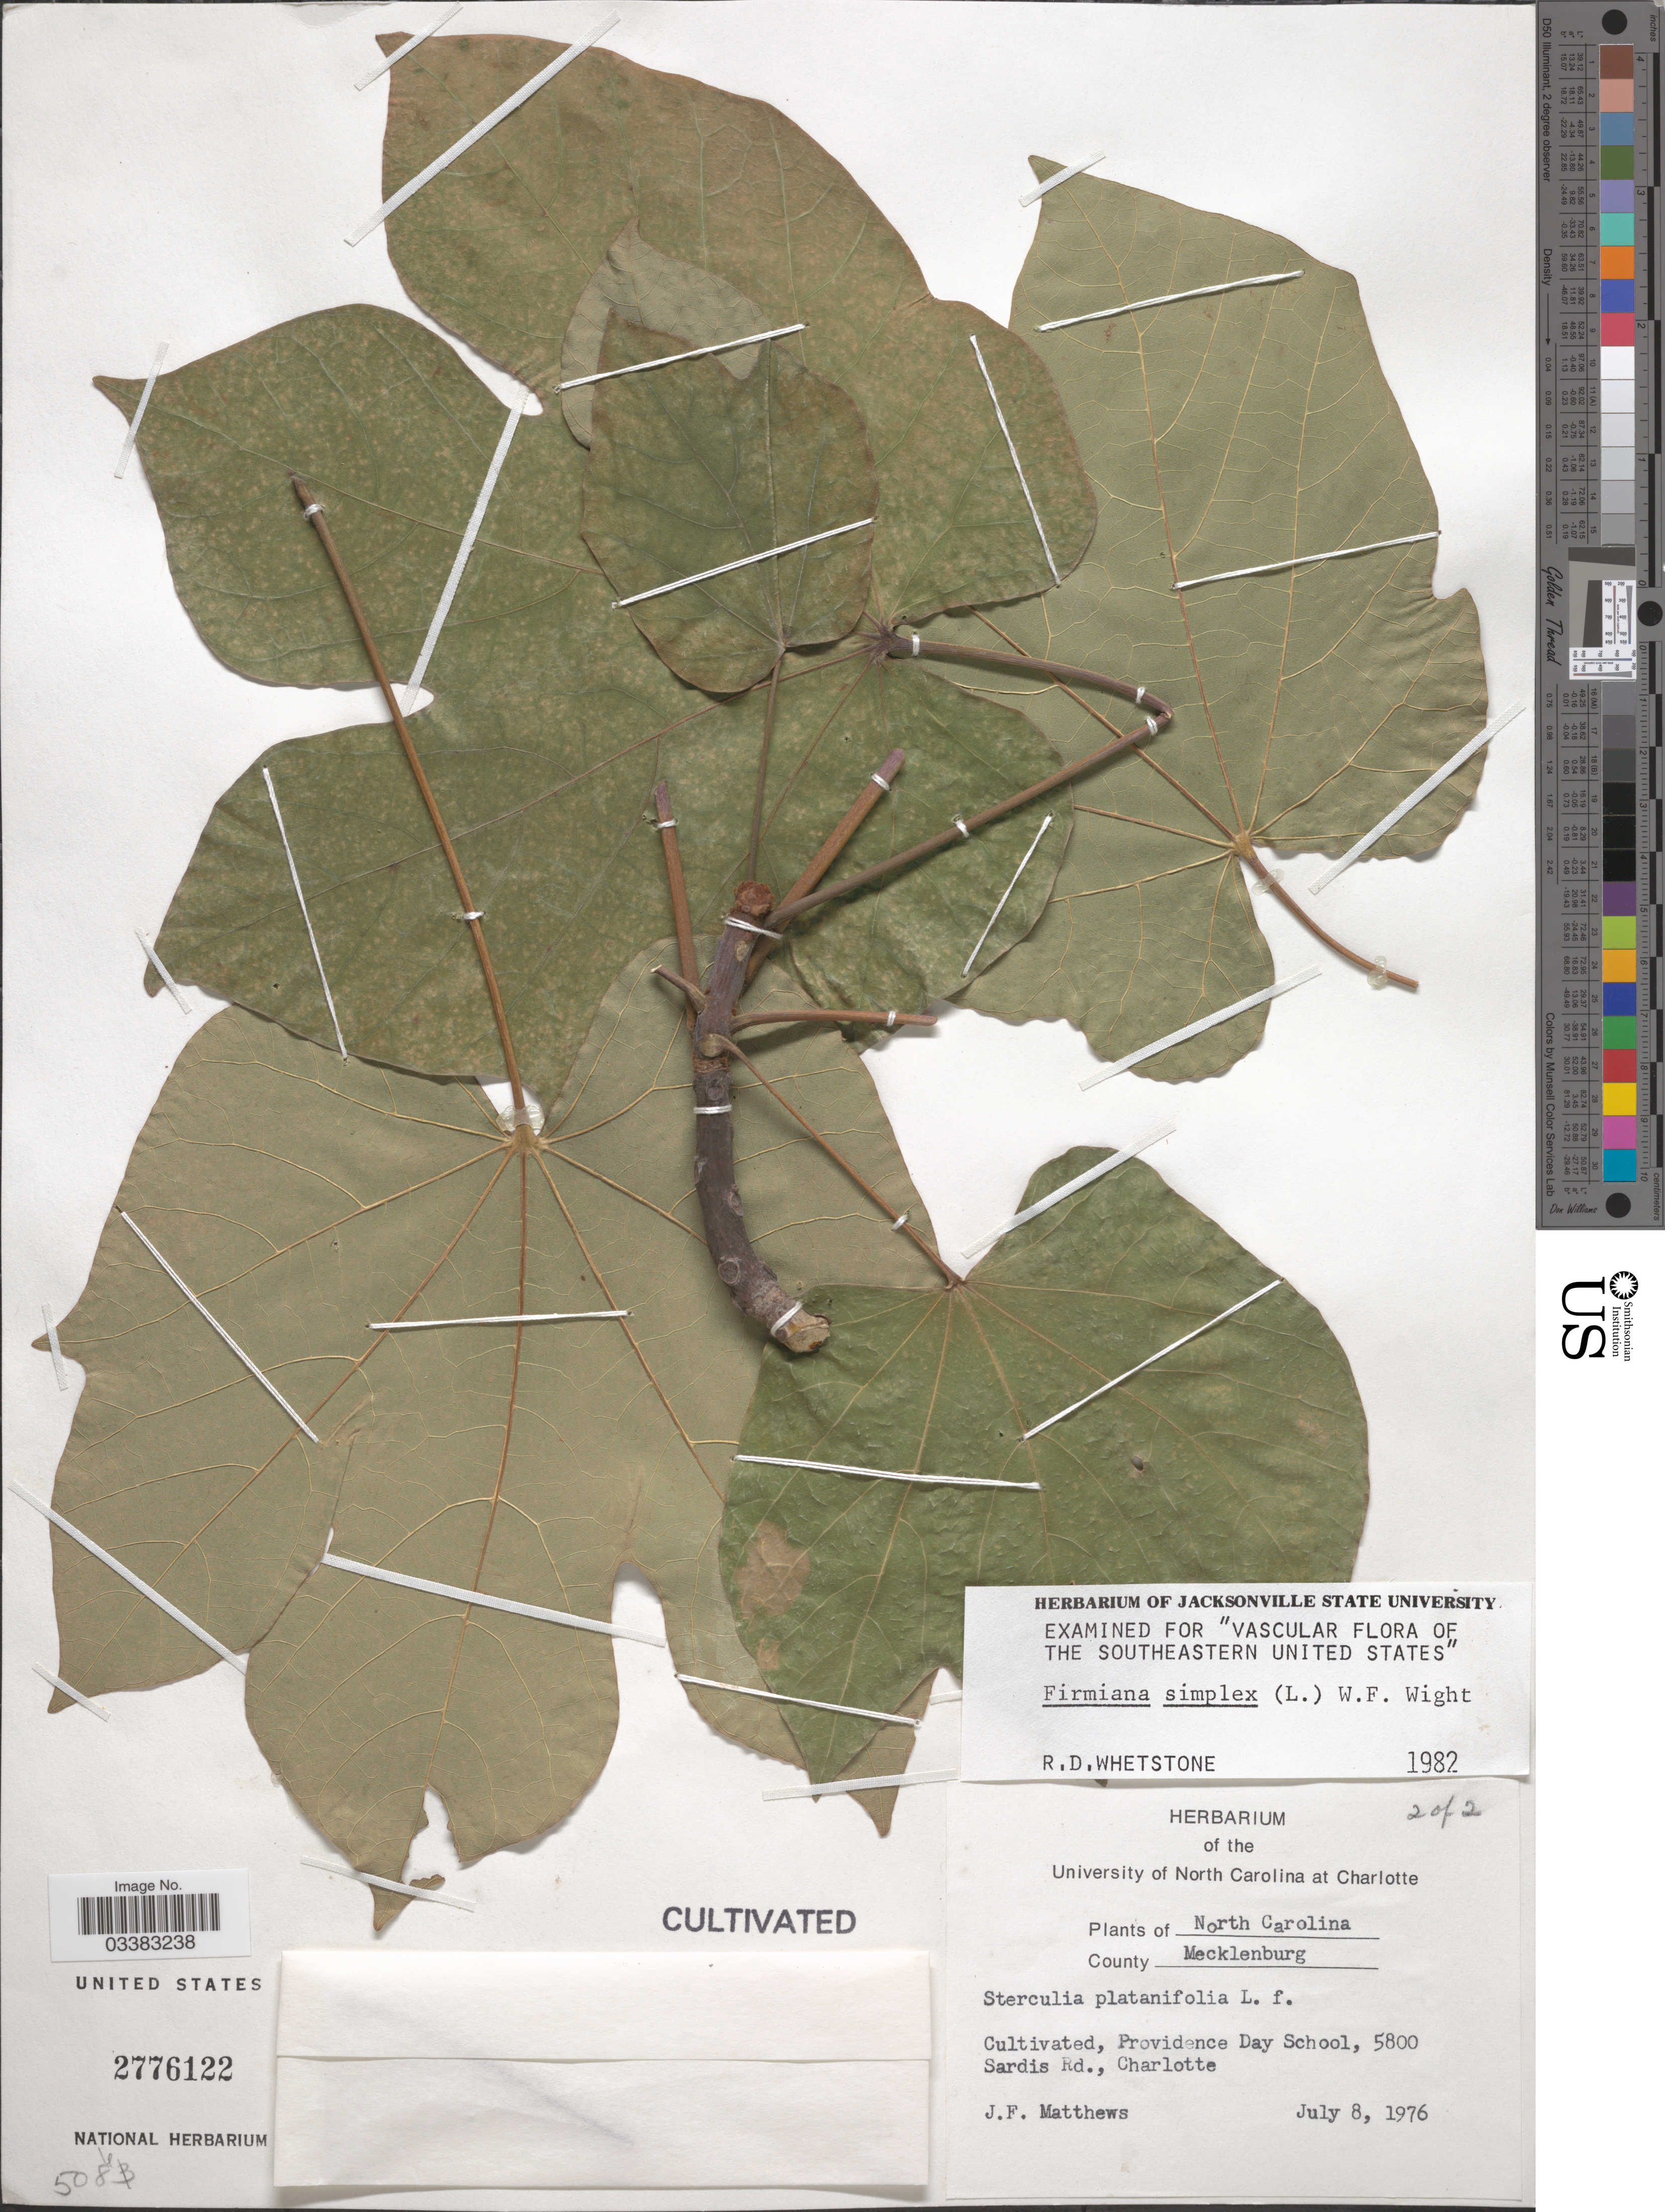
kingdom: Plantae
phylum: Tracheophyta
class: Magnoliopsida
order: Malvales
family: Malvaceae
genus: Firmiana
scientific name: Firmiana simplex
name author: (L.) W. Wight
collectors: J. F. Matthews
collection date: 1976-07-08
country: United States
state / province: North Carolina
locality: County Mecklenburg. Cultivated, Providence Day School, 5800 Sardis Rd., Charlotte.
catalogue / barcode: US 2776122